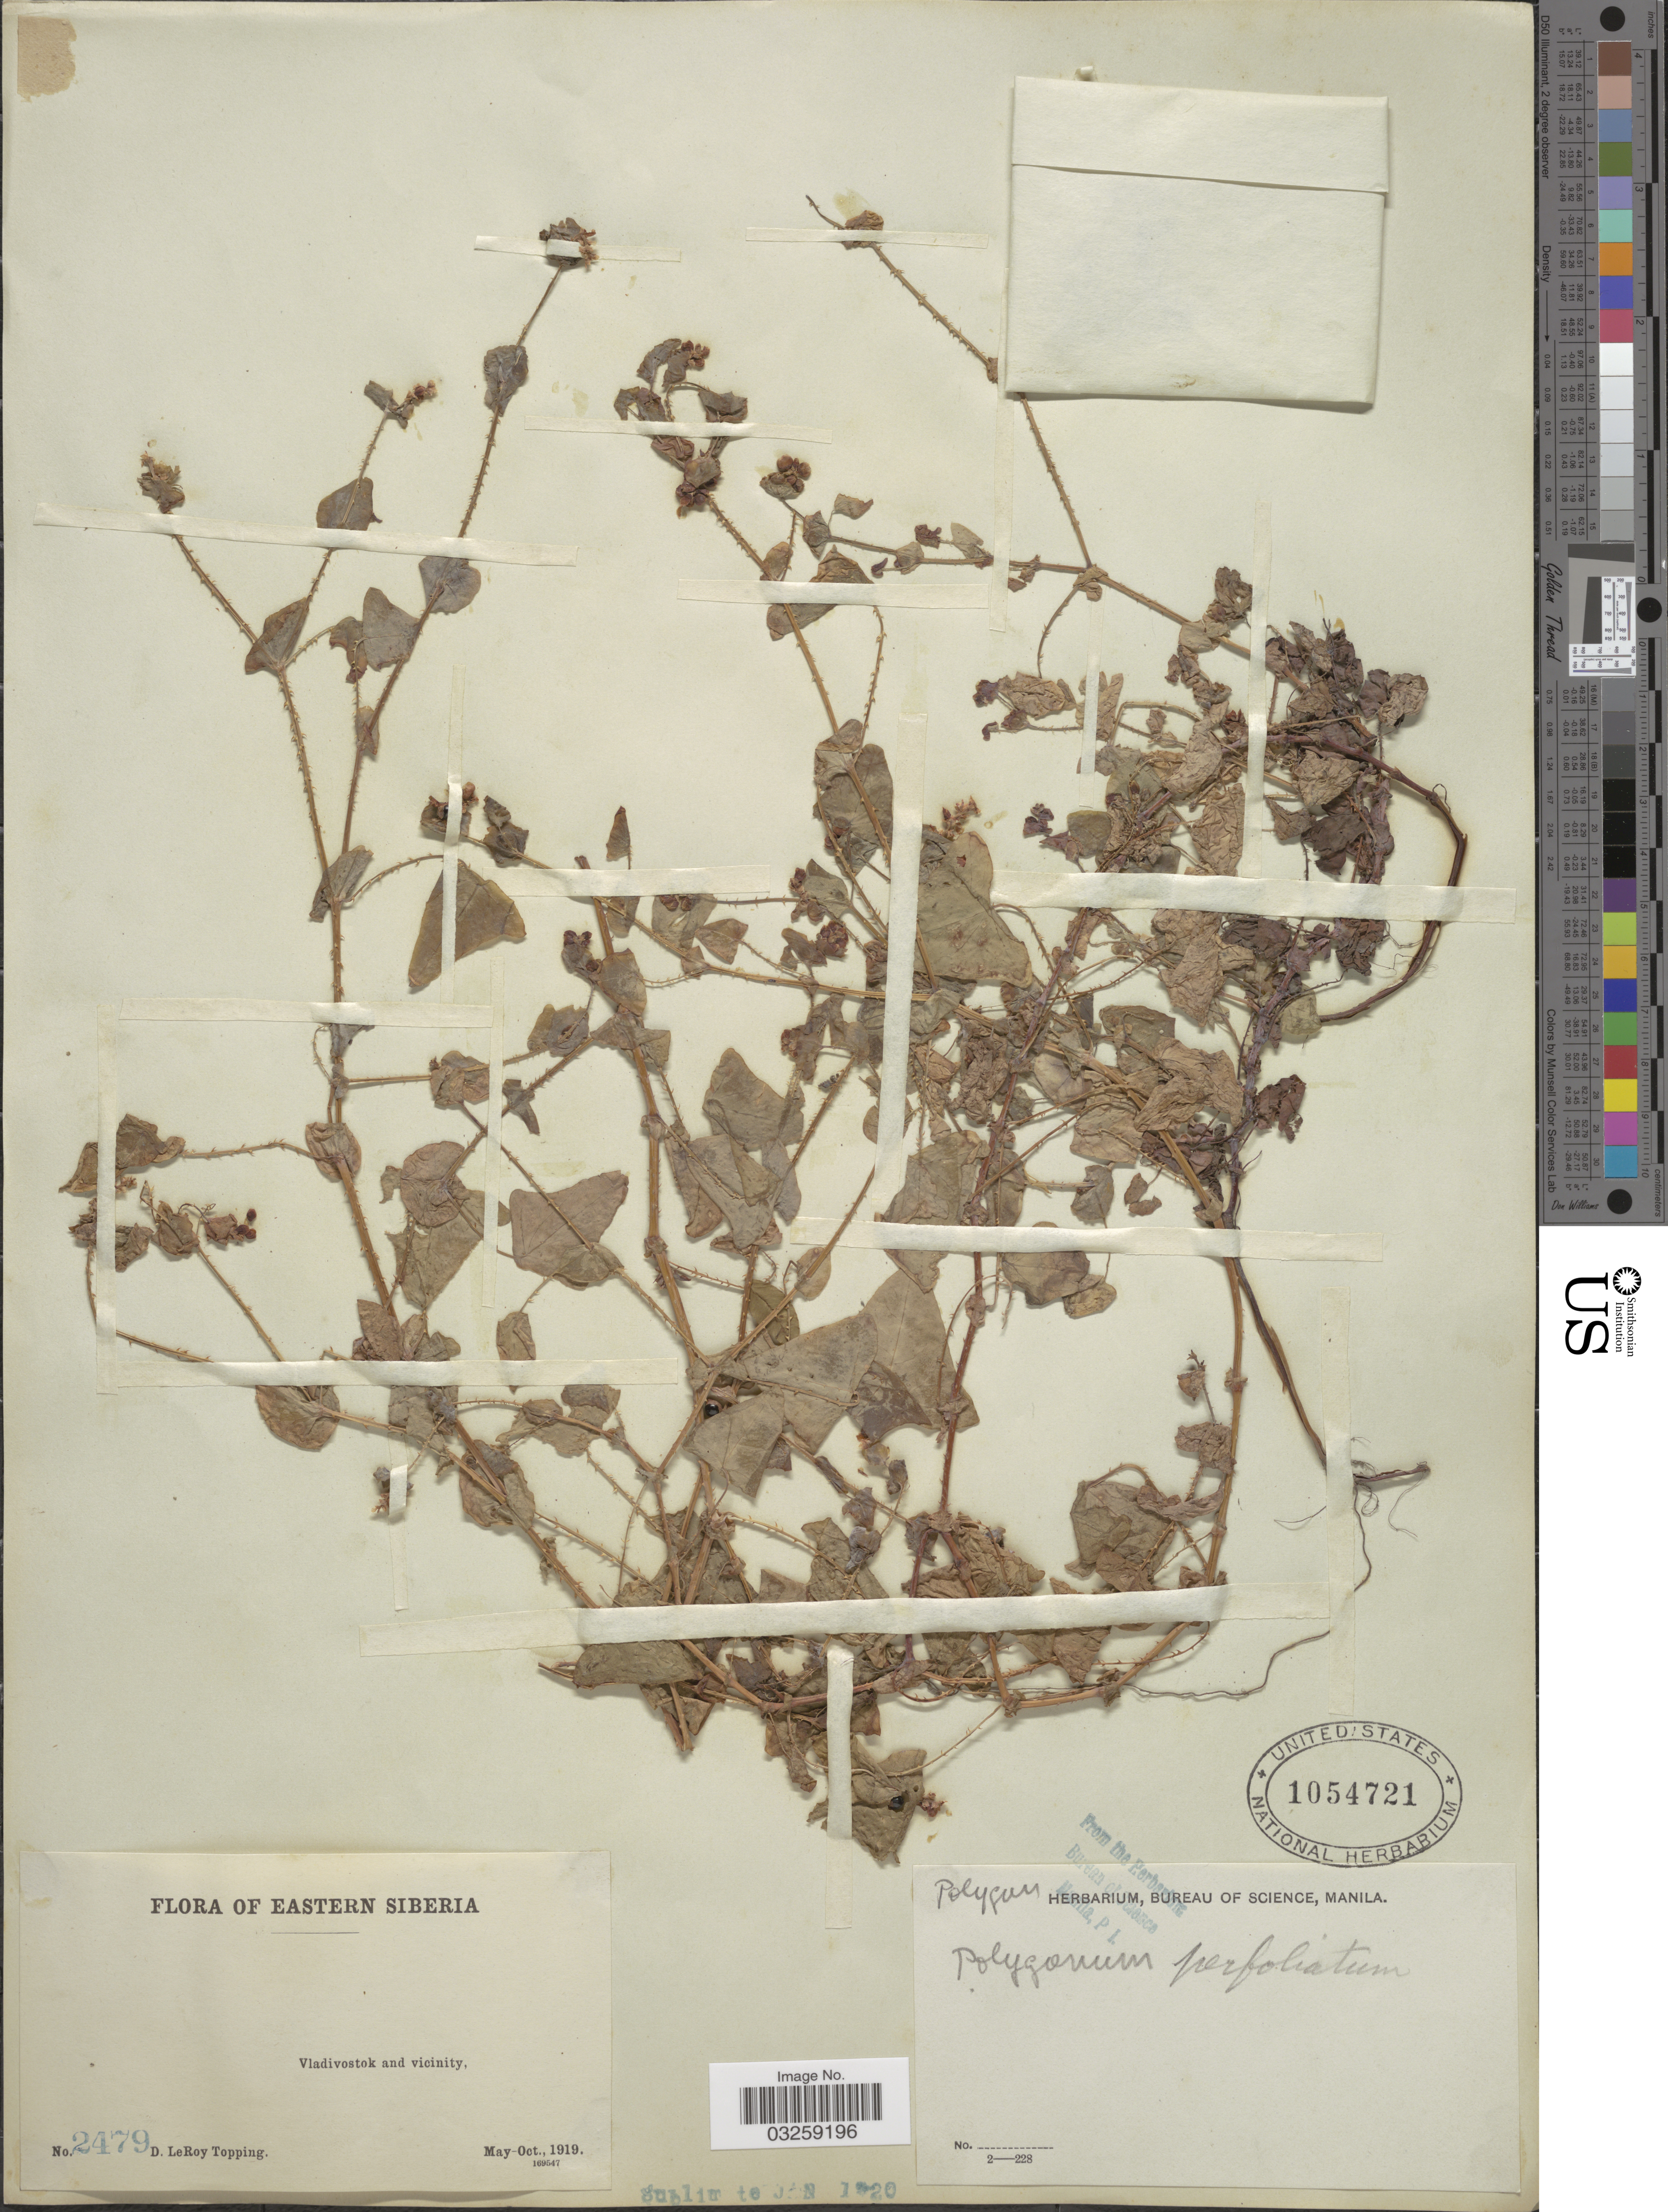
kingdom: Plantae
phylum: Tracheophyta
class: Magnoliopsida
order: Caryophyllales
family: Polygonaceae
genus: Polygonum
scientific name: Polygonum perfoliatum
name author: L.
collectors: D. L. Topping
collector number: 2479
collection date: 1919-05/1919-10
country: Russian Federation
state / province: Primorsky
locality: Eastern Siberia. Vladivostok and vicinity.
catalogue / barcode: US 1054721